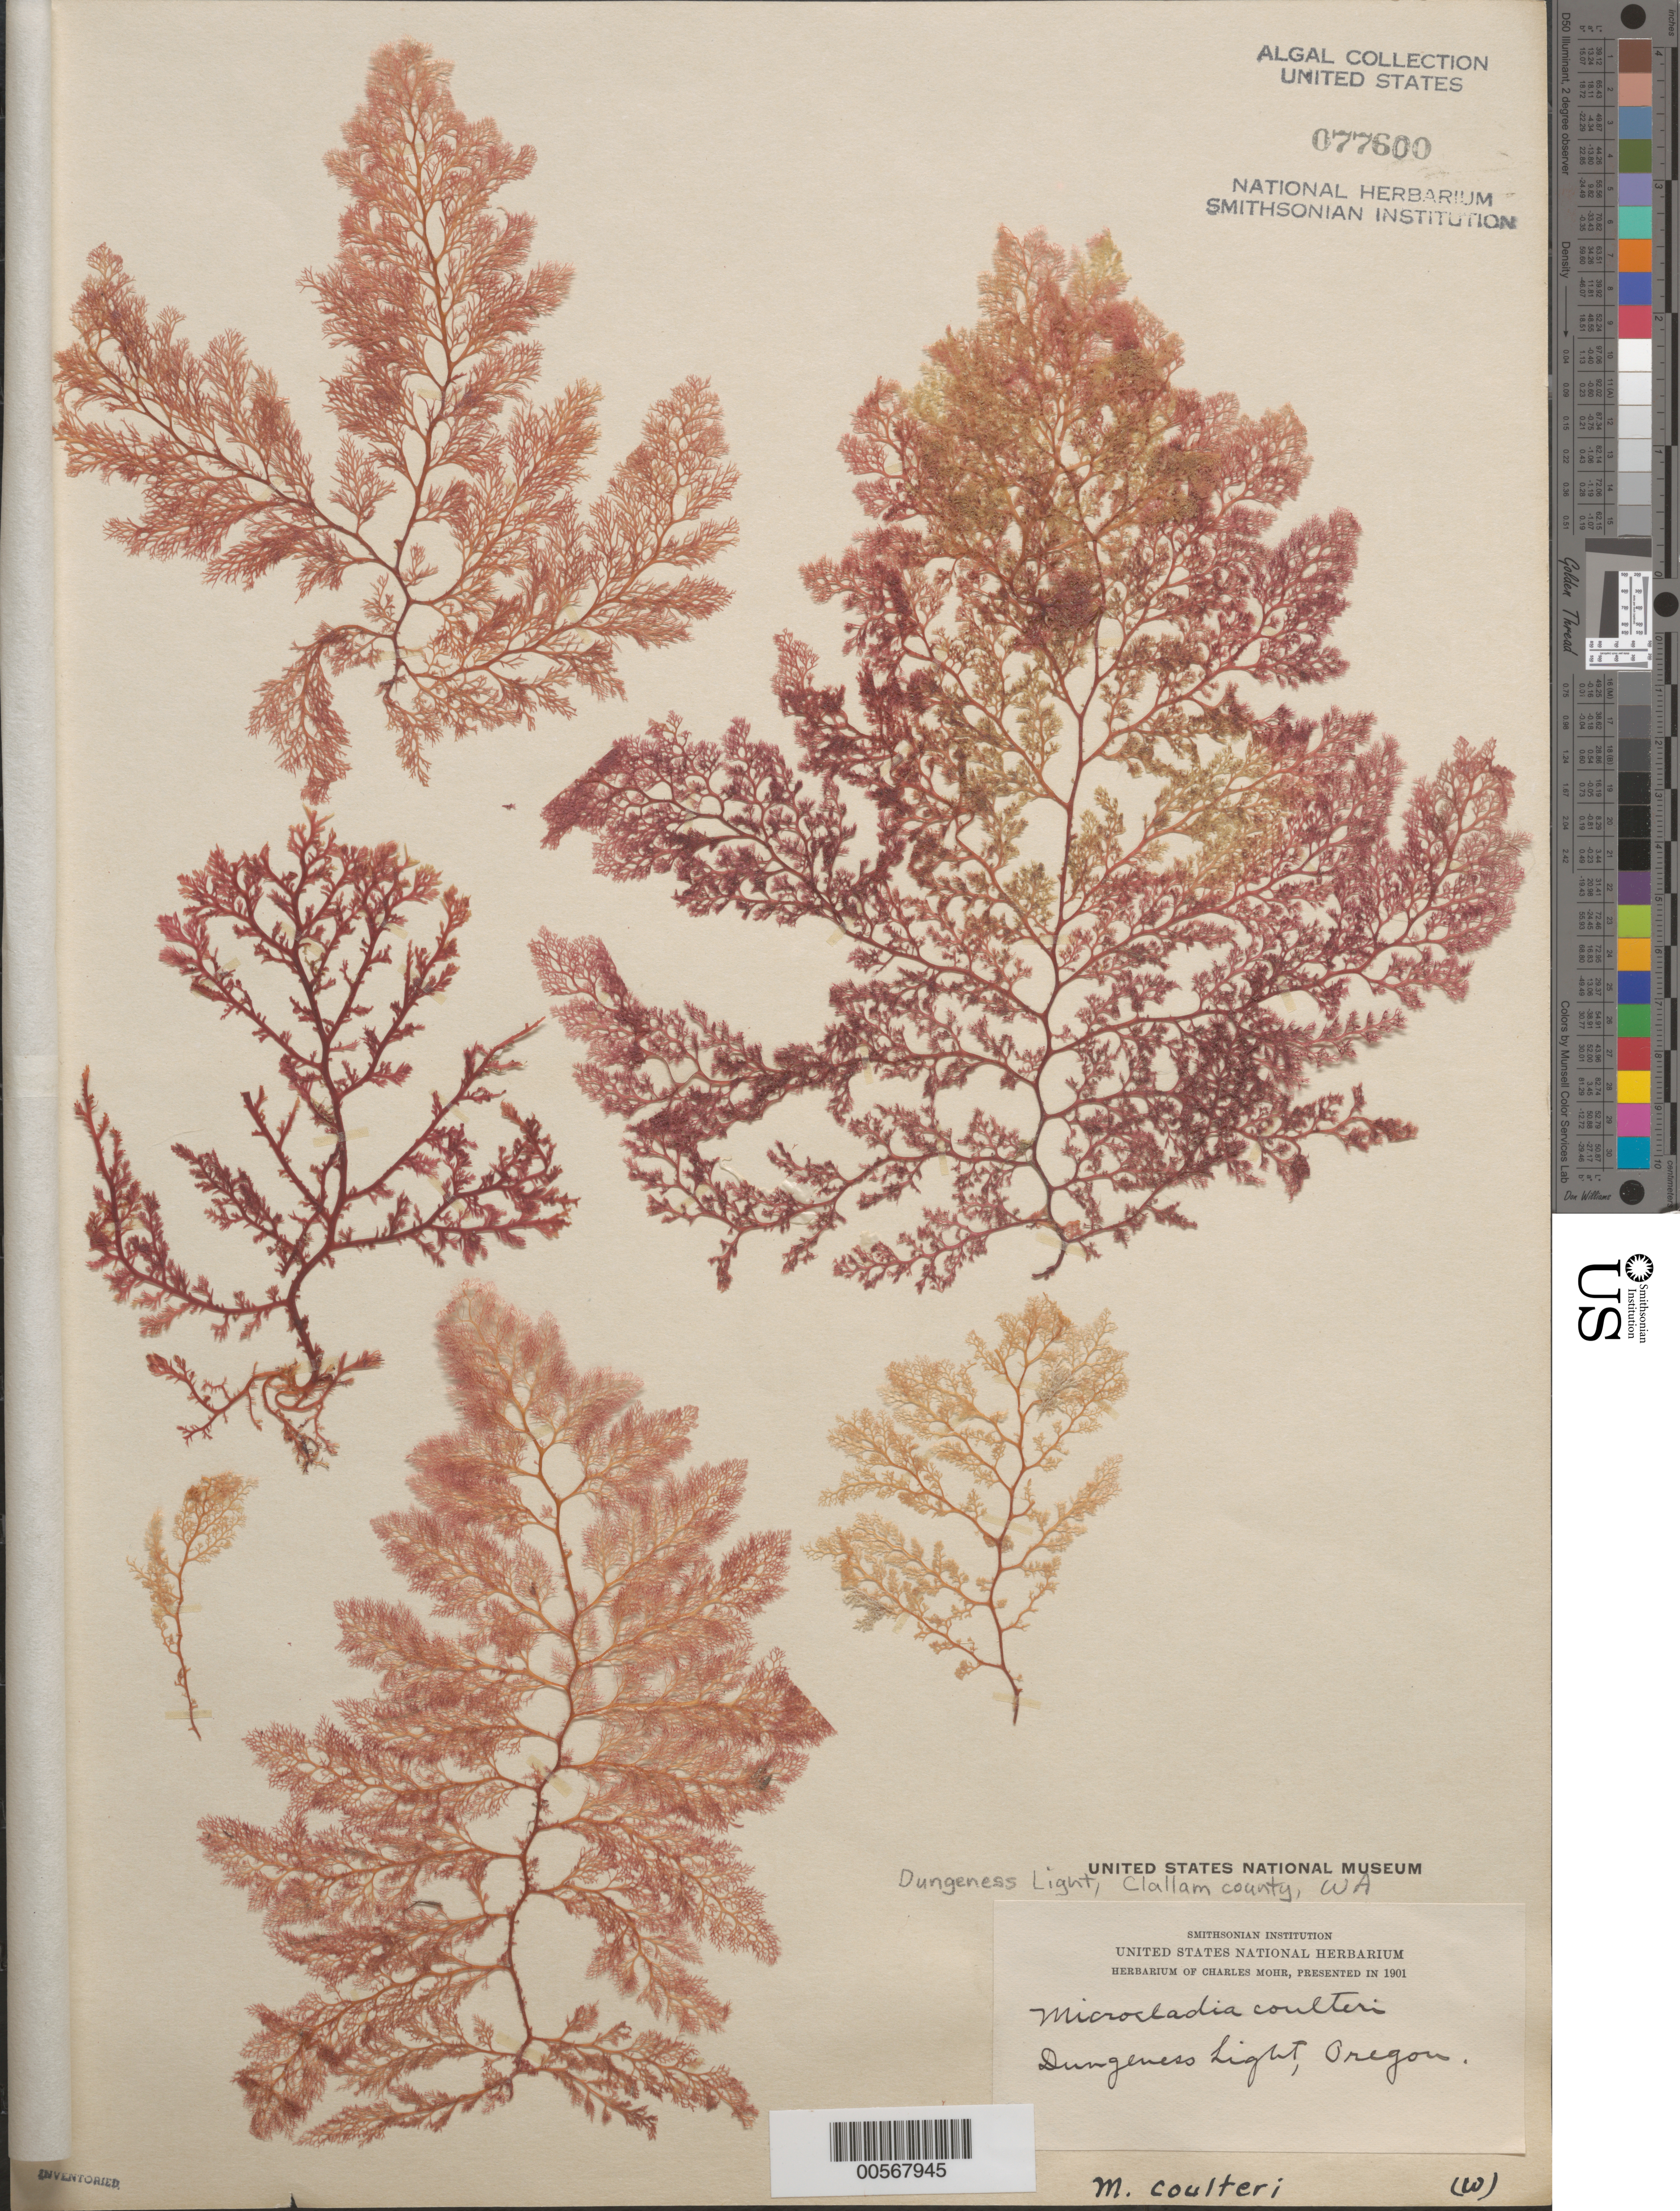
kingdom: Plantae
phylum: Rhodophyta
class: Florideophyceae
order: Ceramiales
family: Ceramiaceae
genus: Microcladia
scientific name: Microcladia coulteri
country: United States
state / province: Washington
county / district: Clallam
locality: Dungeness Light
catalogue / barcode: US 77600